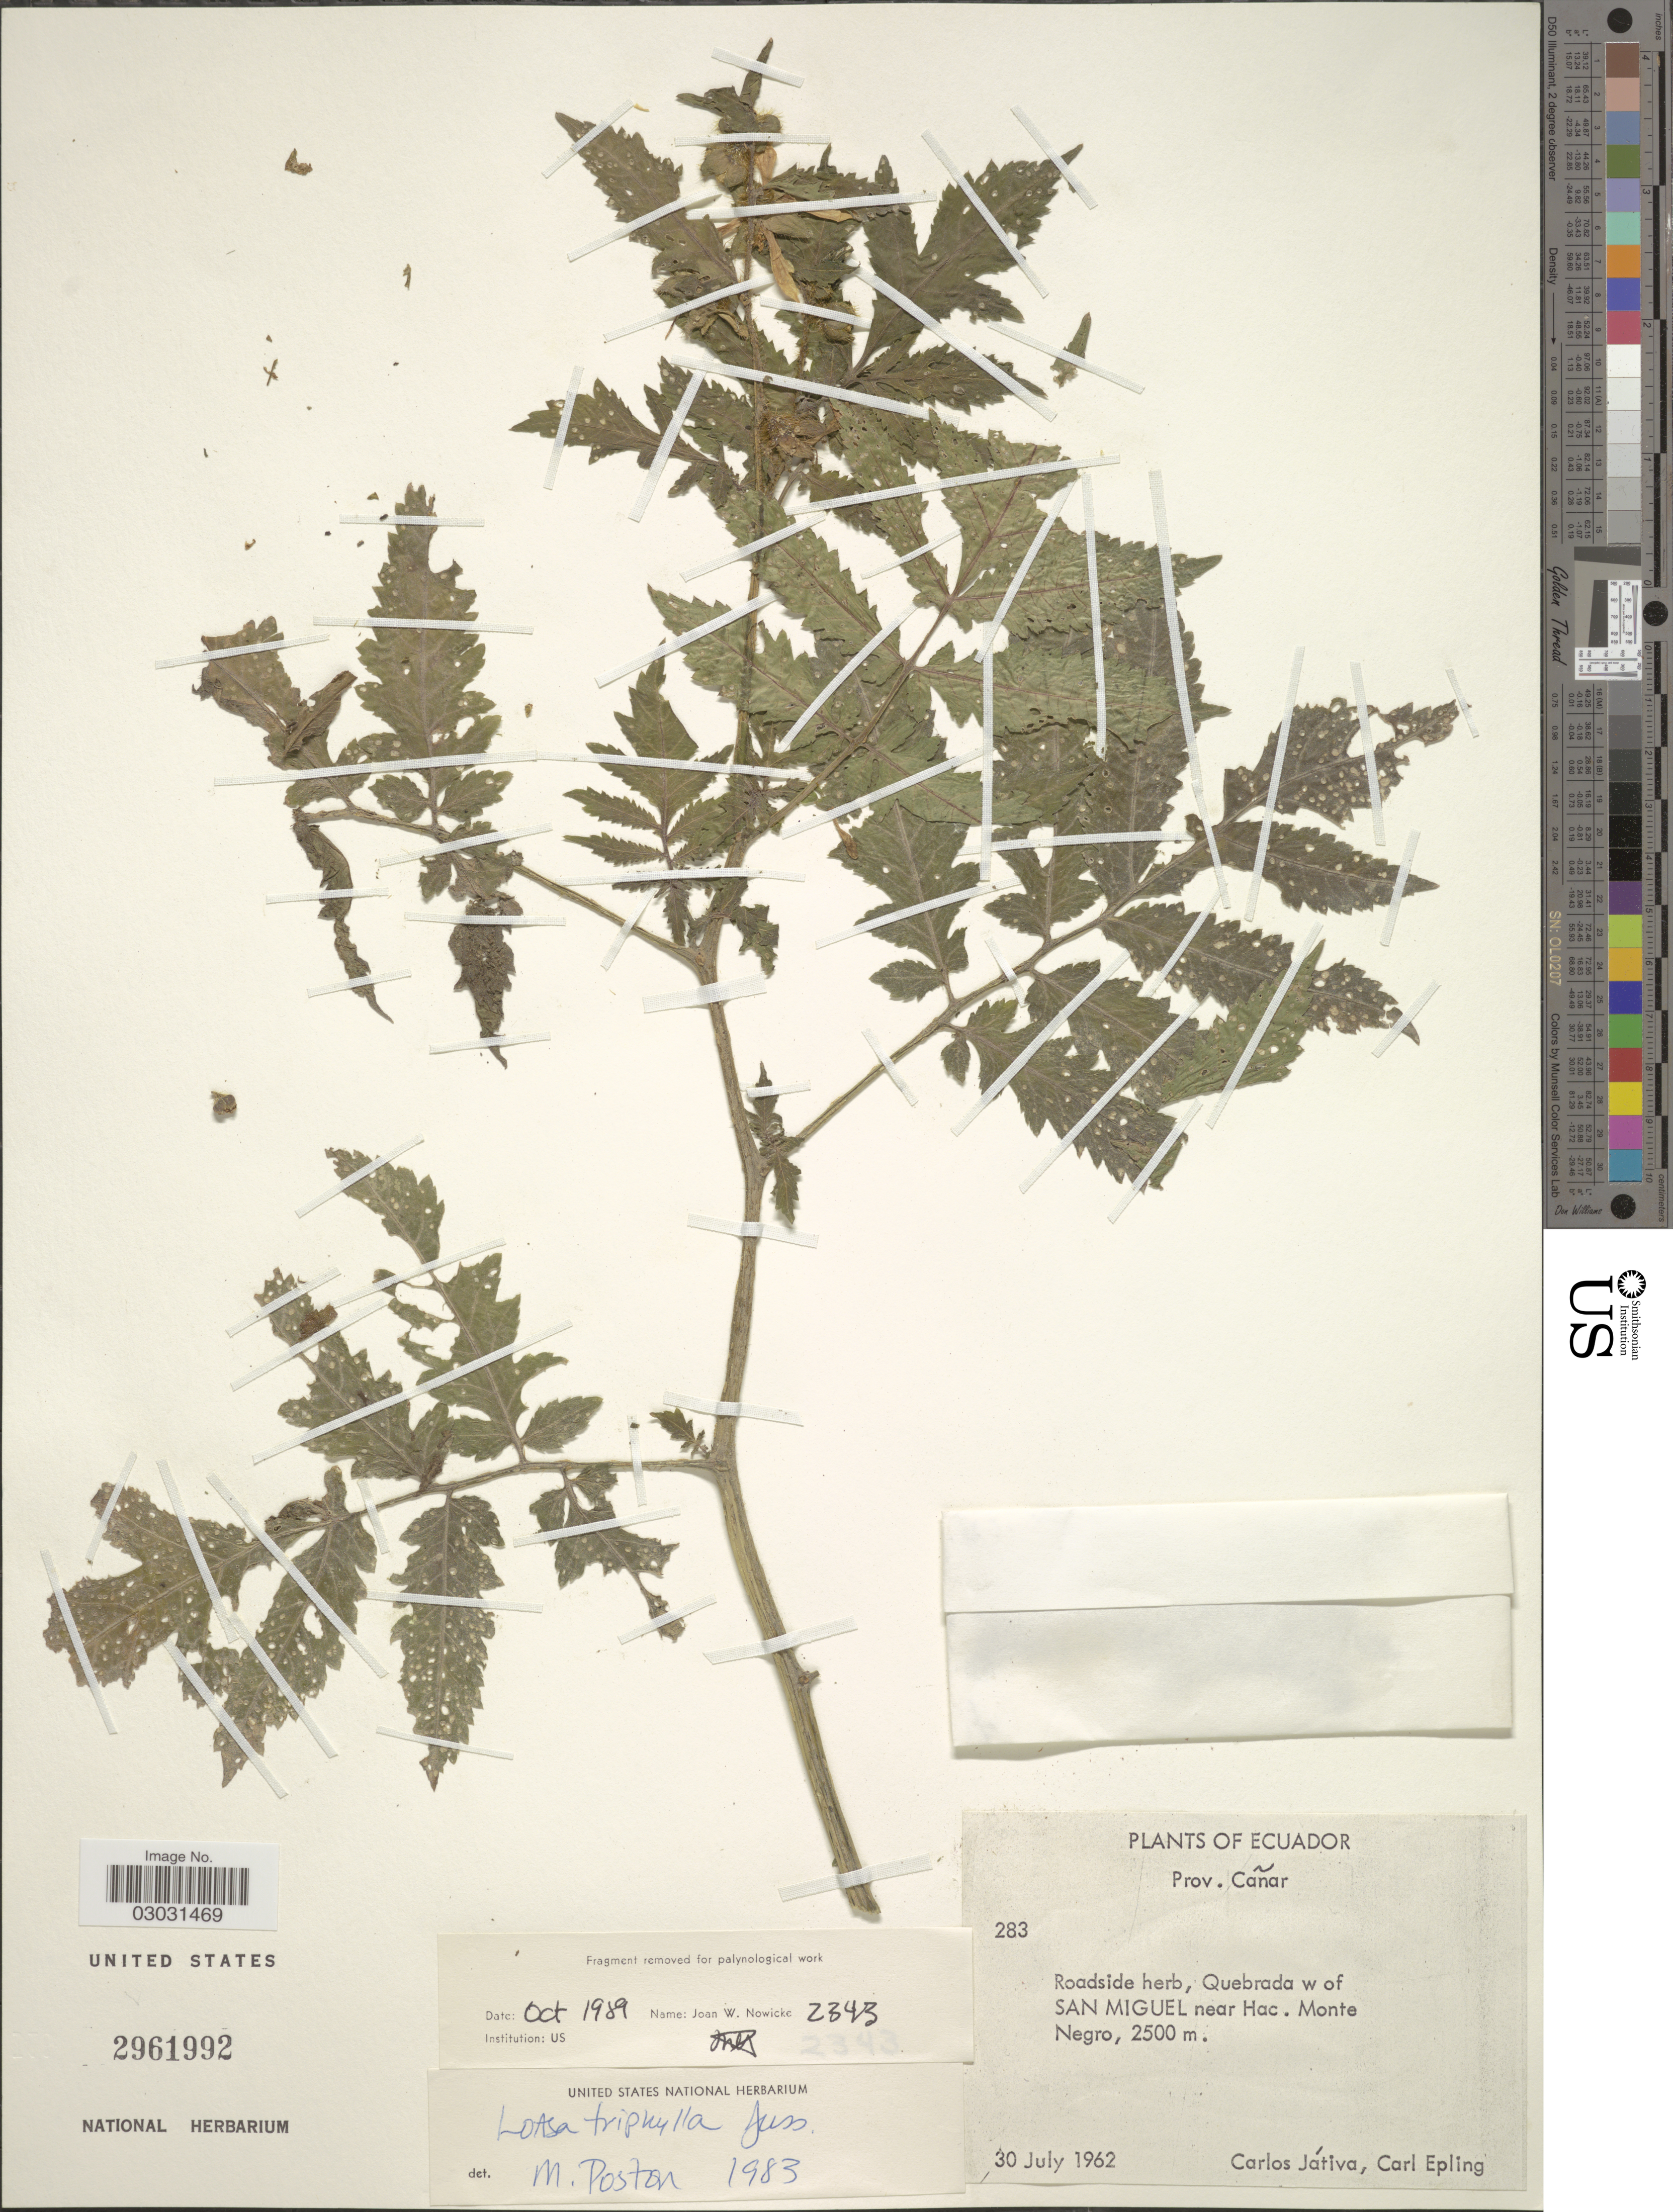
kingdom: Plantae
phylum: Tracheophyta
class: Magnoliopsida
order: Cornales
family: Loasaceae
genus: Nasa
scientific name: Nasa triphylla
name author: (Juss.) Wiegand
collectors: C. D. Játiva & C. C. Epling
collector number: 283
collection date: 1962-07-30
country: Ecuador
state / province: Cañar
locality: Quebrada w of San Miguel near Hac. Monte Negro.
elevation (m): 2500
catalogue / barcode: US 2961992